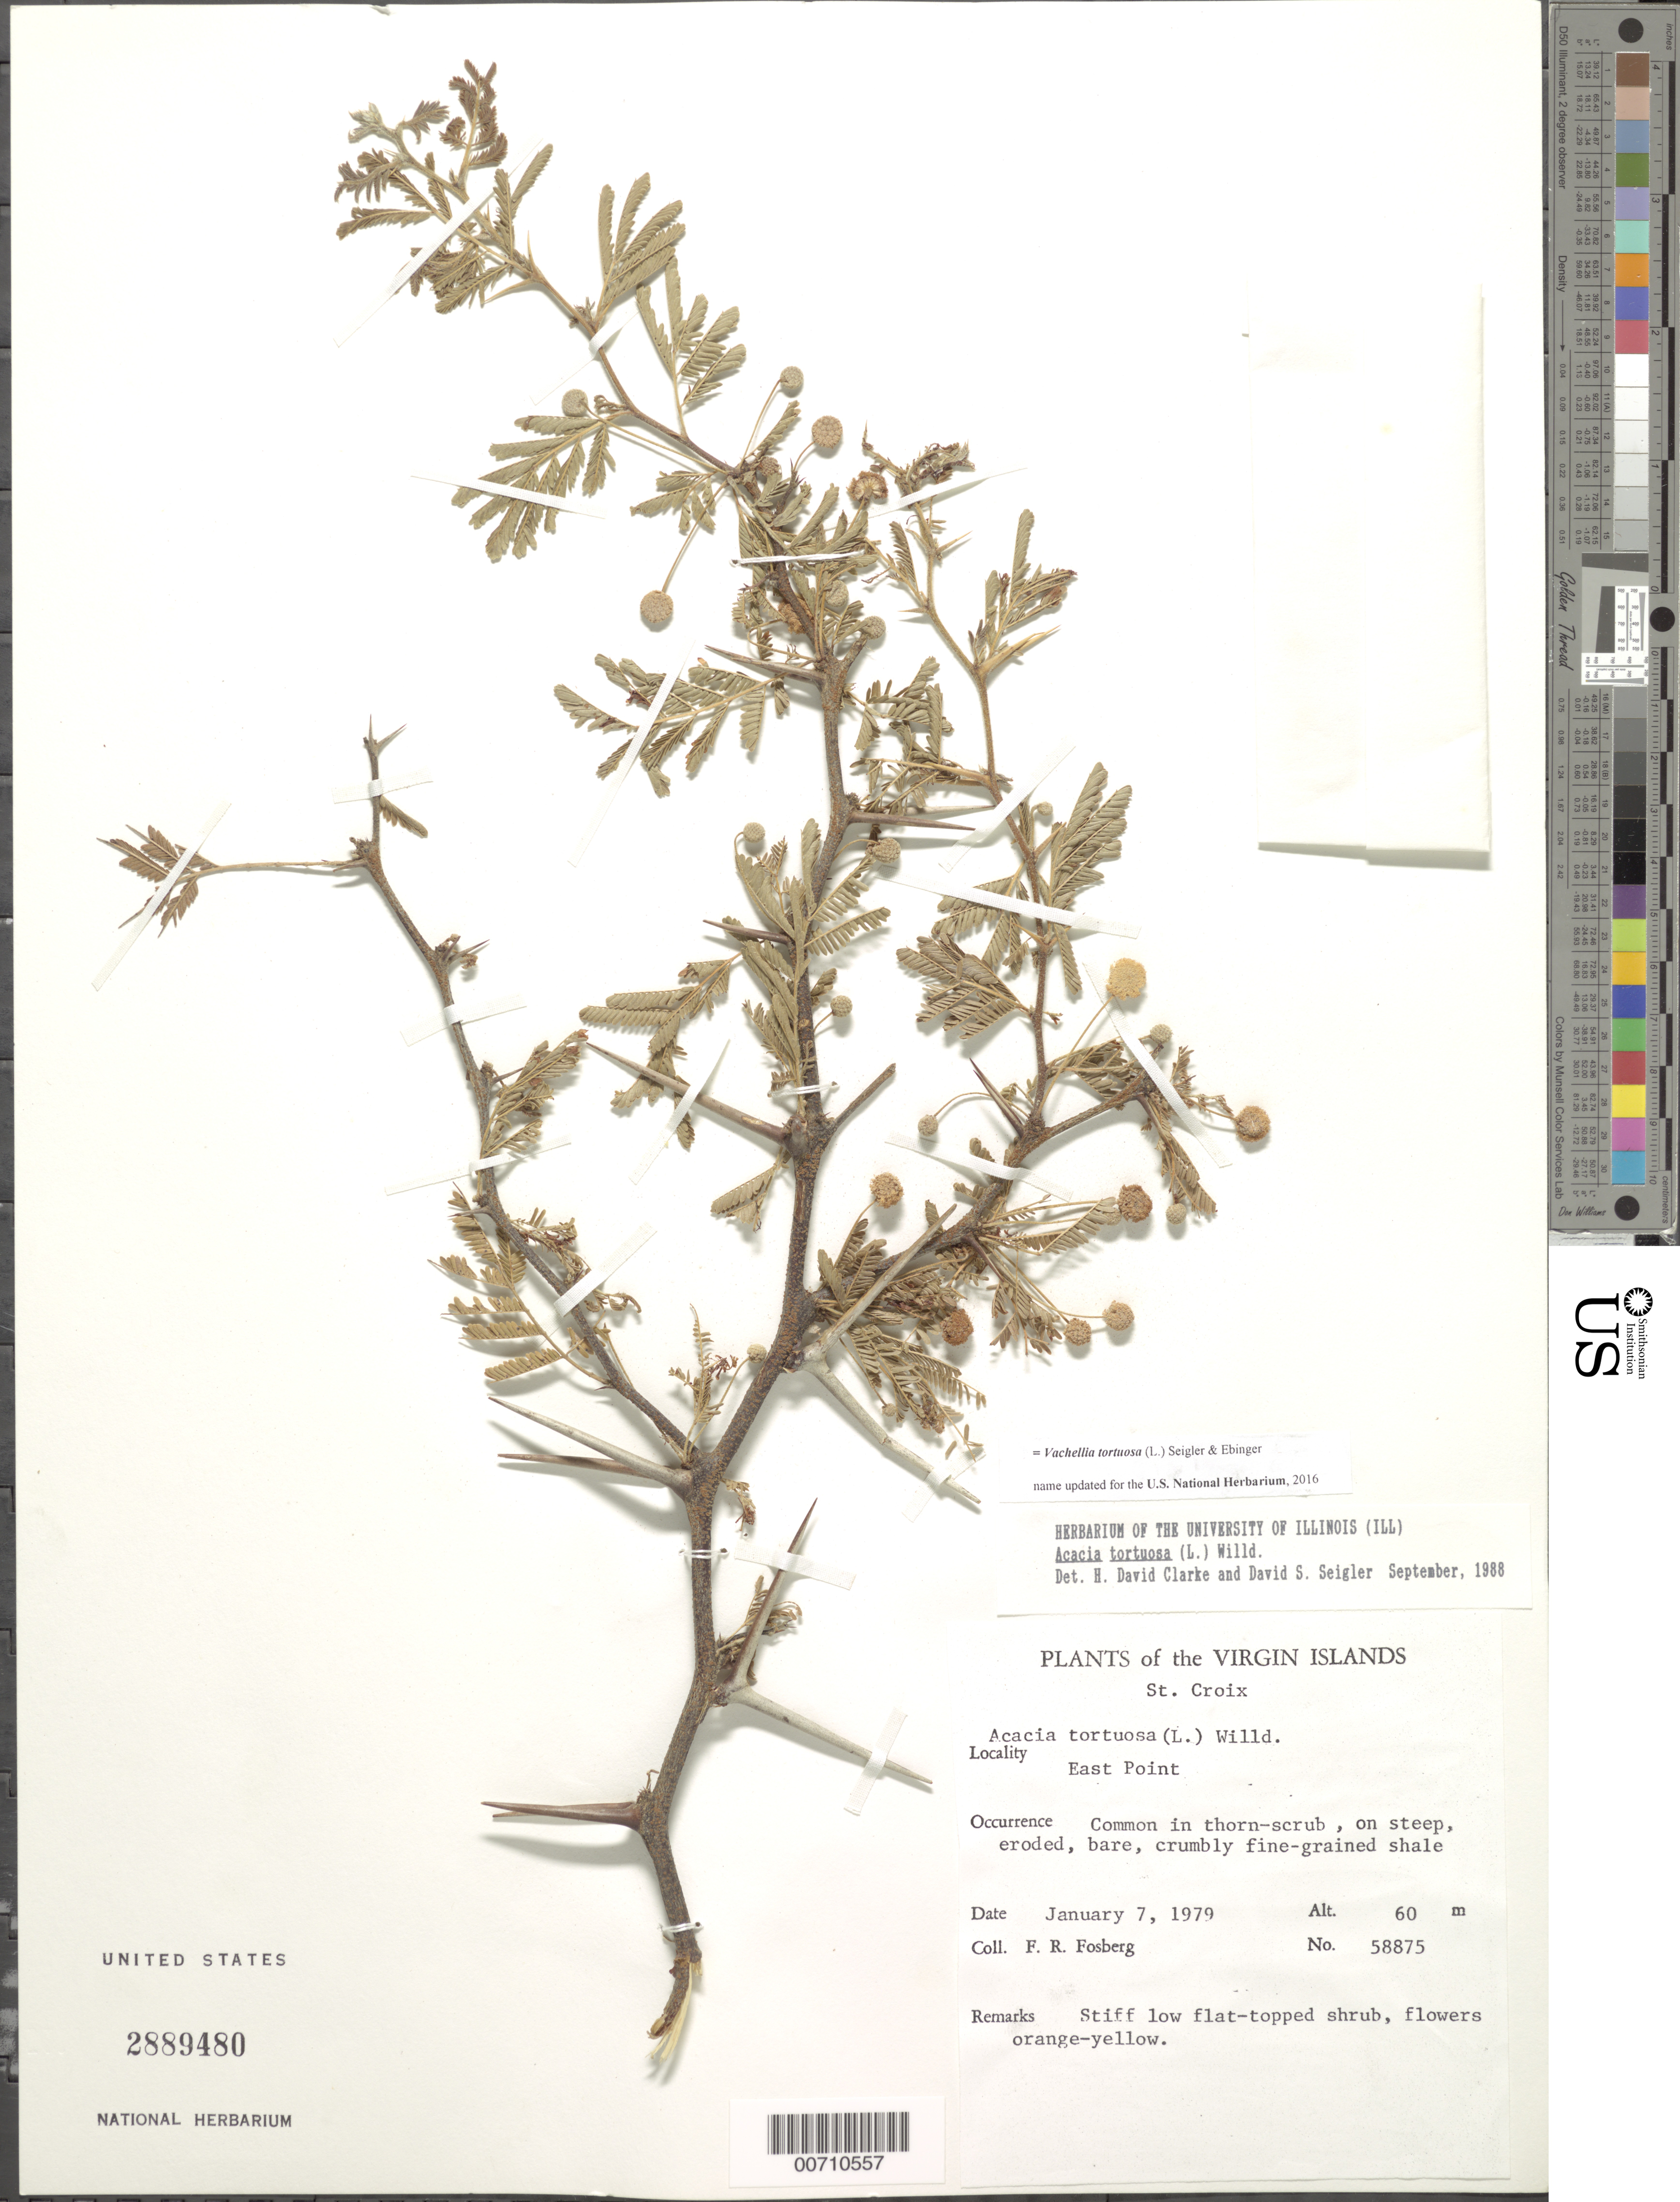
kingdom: Plantae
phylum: Tracheophyta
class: Magnoliopsida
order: Fabales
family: Fabaceae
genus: Vachellia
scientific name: Vachellia tortuosa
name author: (L.) Seigler & Ebinger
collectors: F. R. Fosberg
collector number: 58875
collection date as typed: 07 Jan 1979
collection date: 1979-01-07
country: U.S. Virgin Islands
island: St. Croix Island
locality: East Point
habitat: In thorn-scrub, on steep, eroded, bare, crumbly fine-grained shale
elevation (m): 60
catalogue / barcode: US 2889480